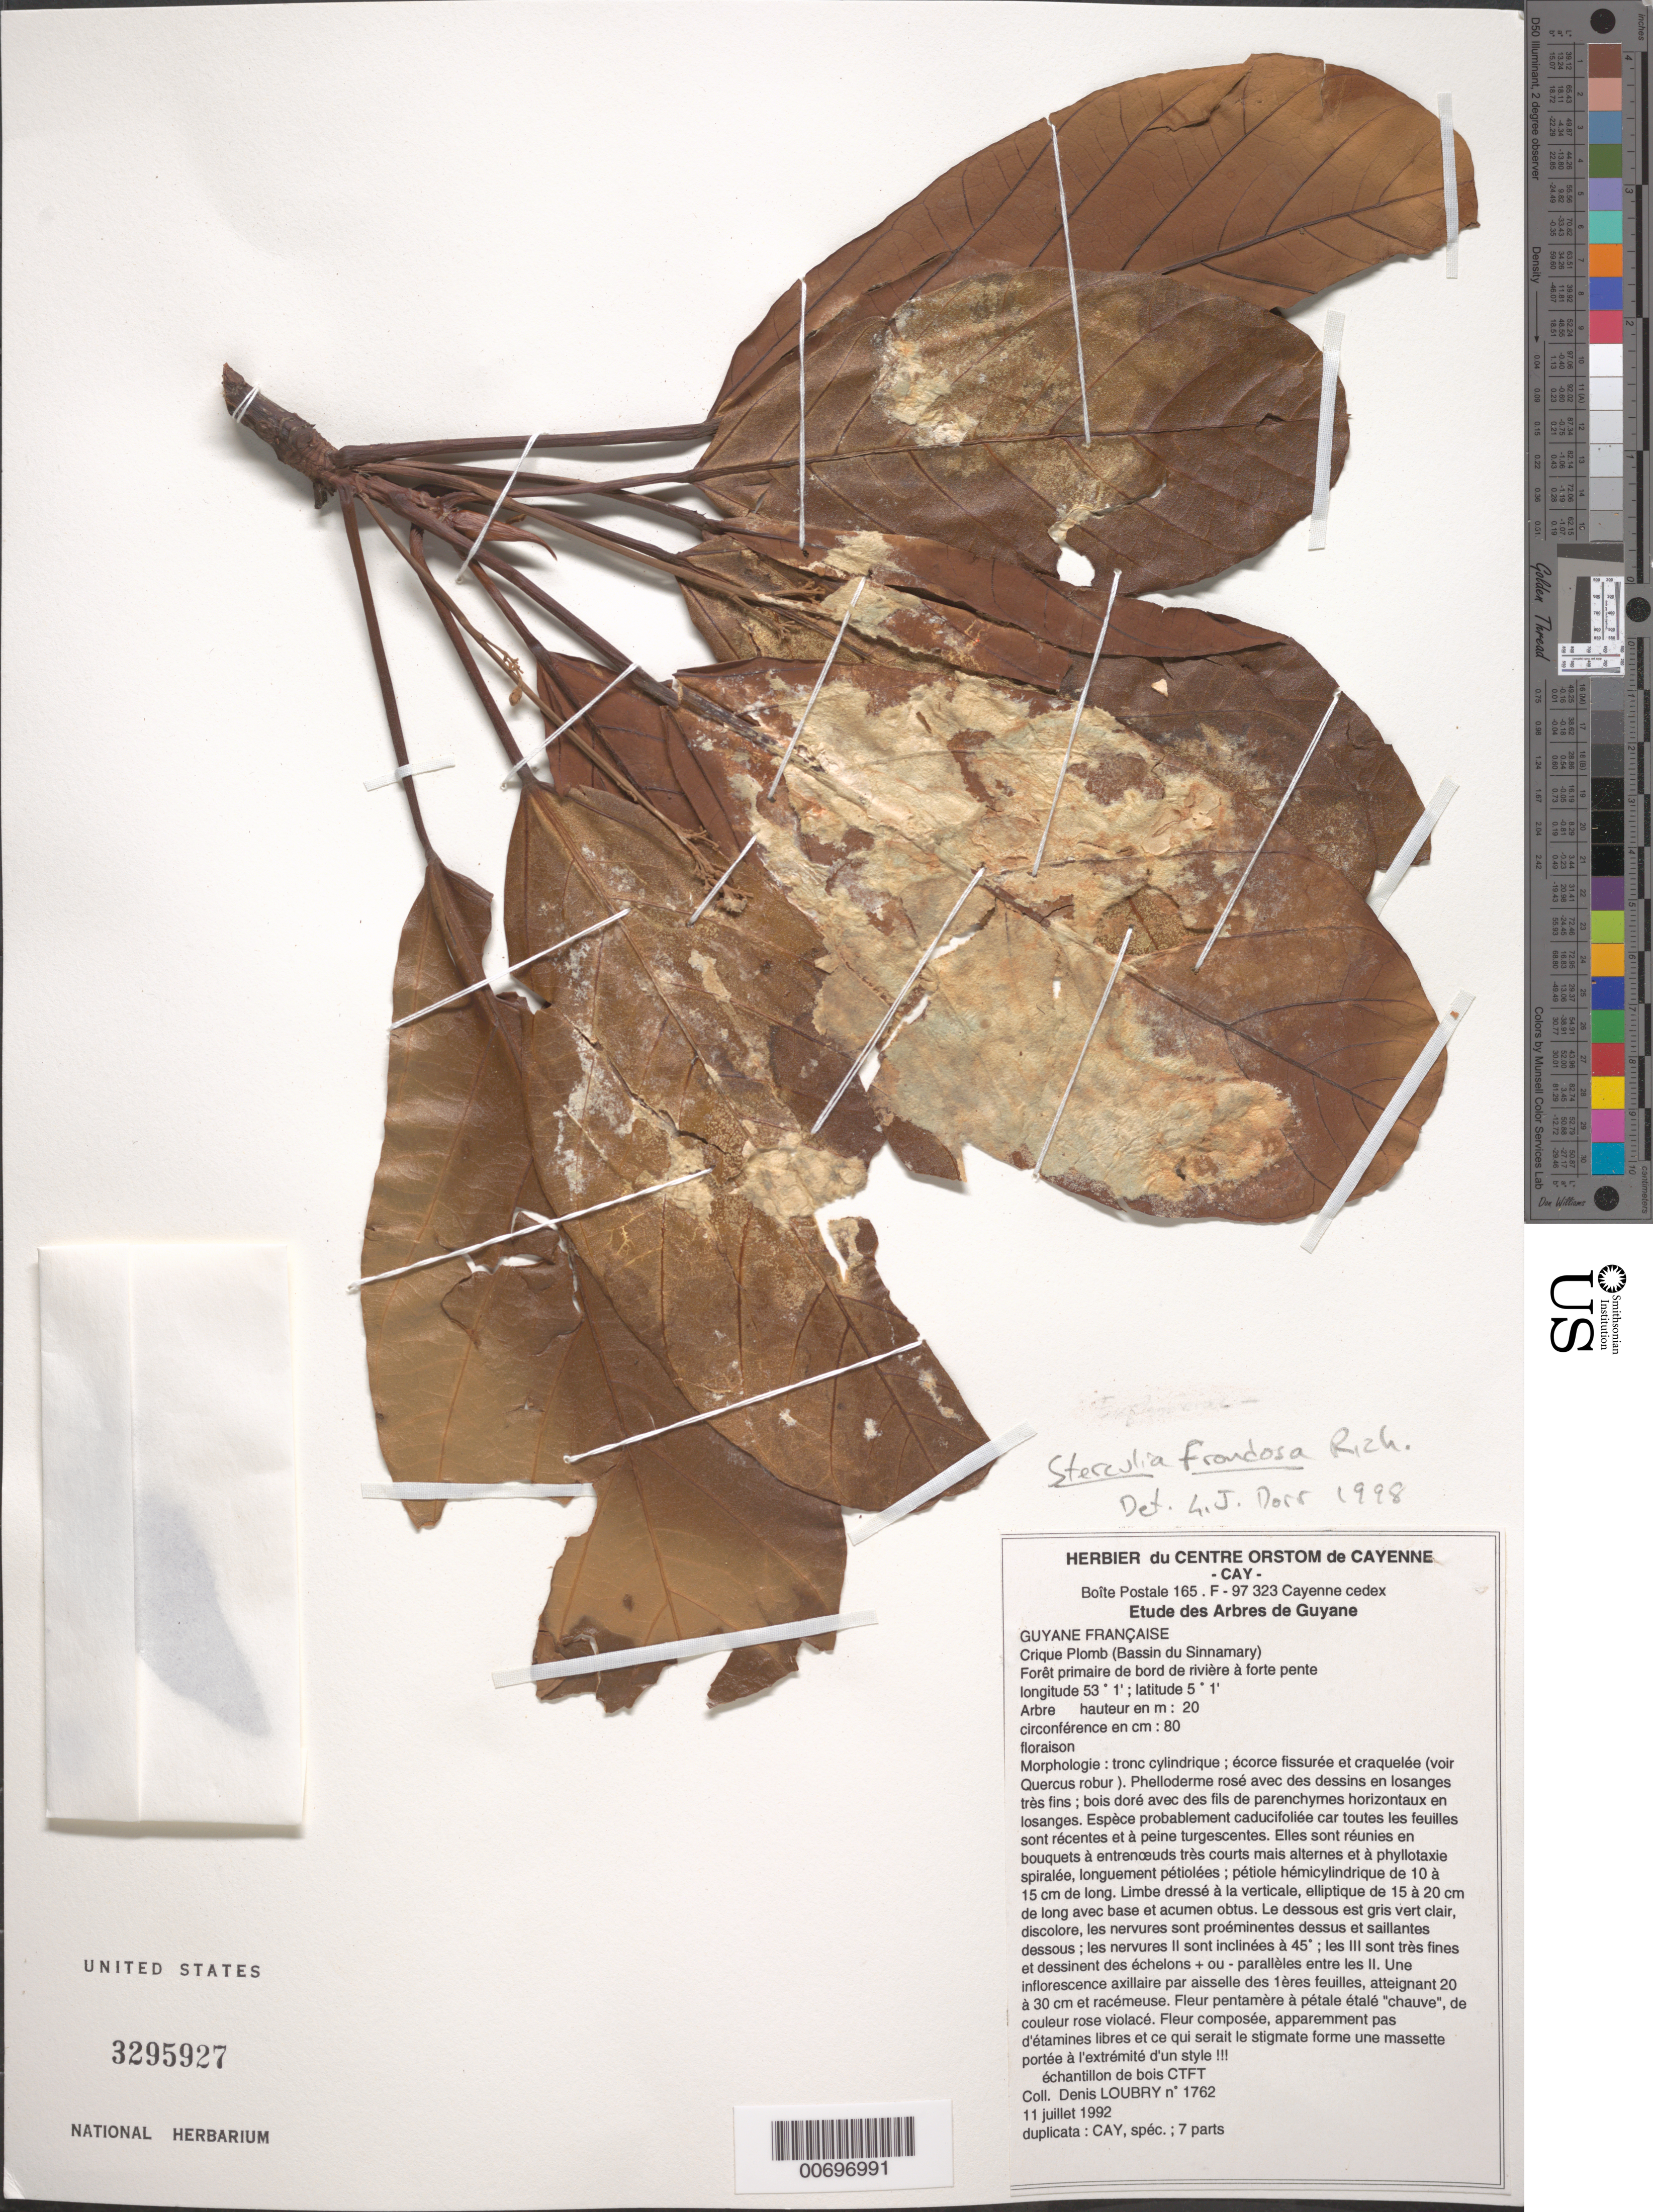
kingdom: Plantae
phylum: Tracheophyta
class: Magnoliopsida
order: Malvales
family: Malvaceae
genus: Sterculia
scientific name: Sterculia frondosa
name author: Rich.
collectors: D. Loubry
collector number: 1762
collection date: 1992-07-11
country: French Guiana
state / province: Cayenne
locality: Guyane Française. Crique Plomb (Bassin du Sinnamary).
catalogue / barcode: US 3295927